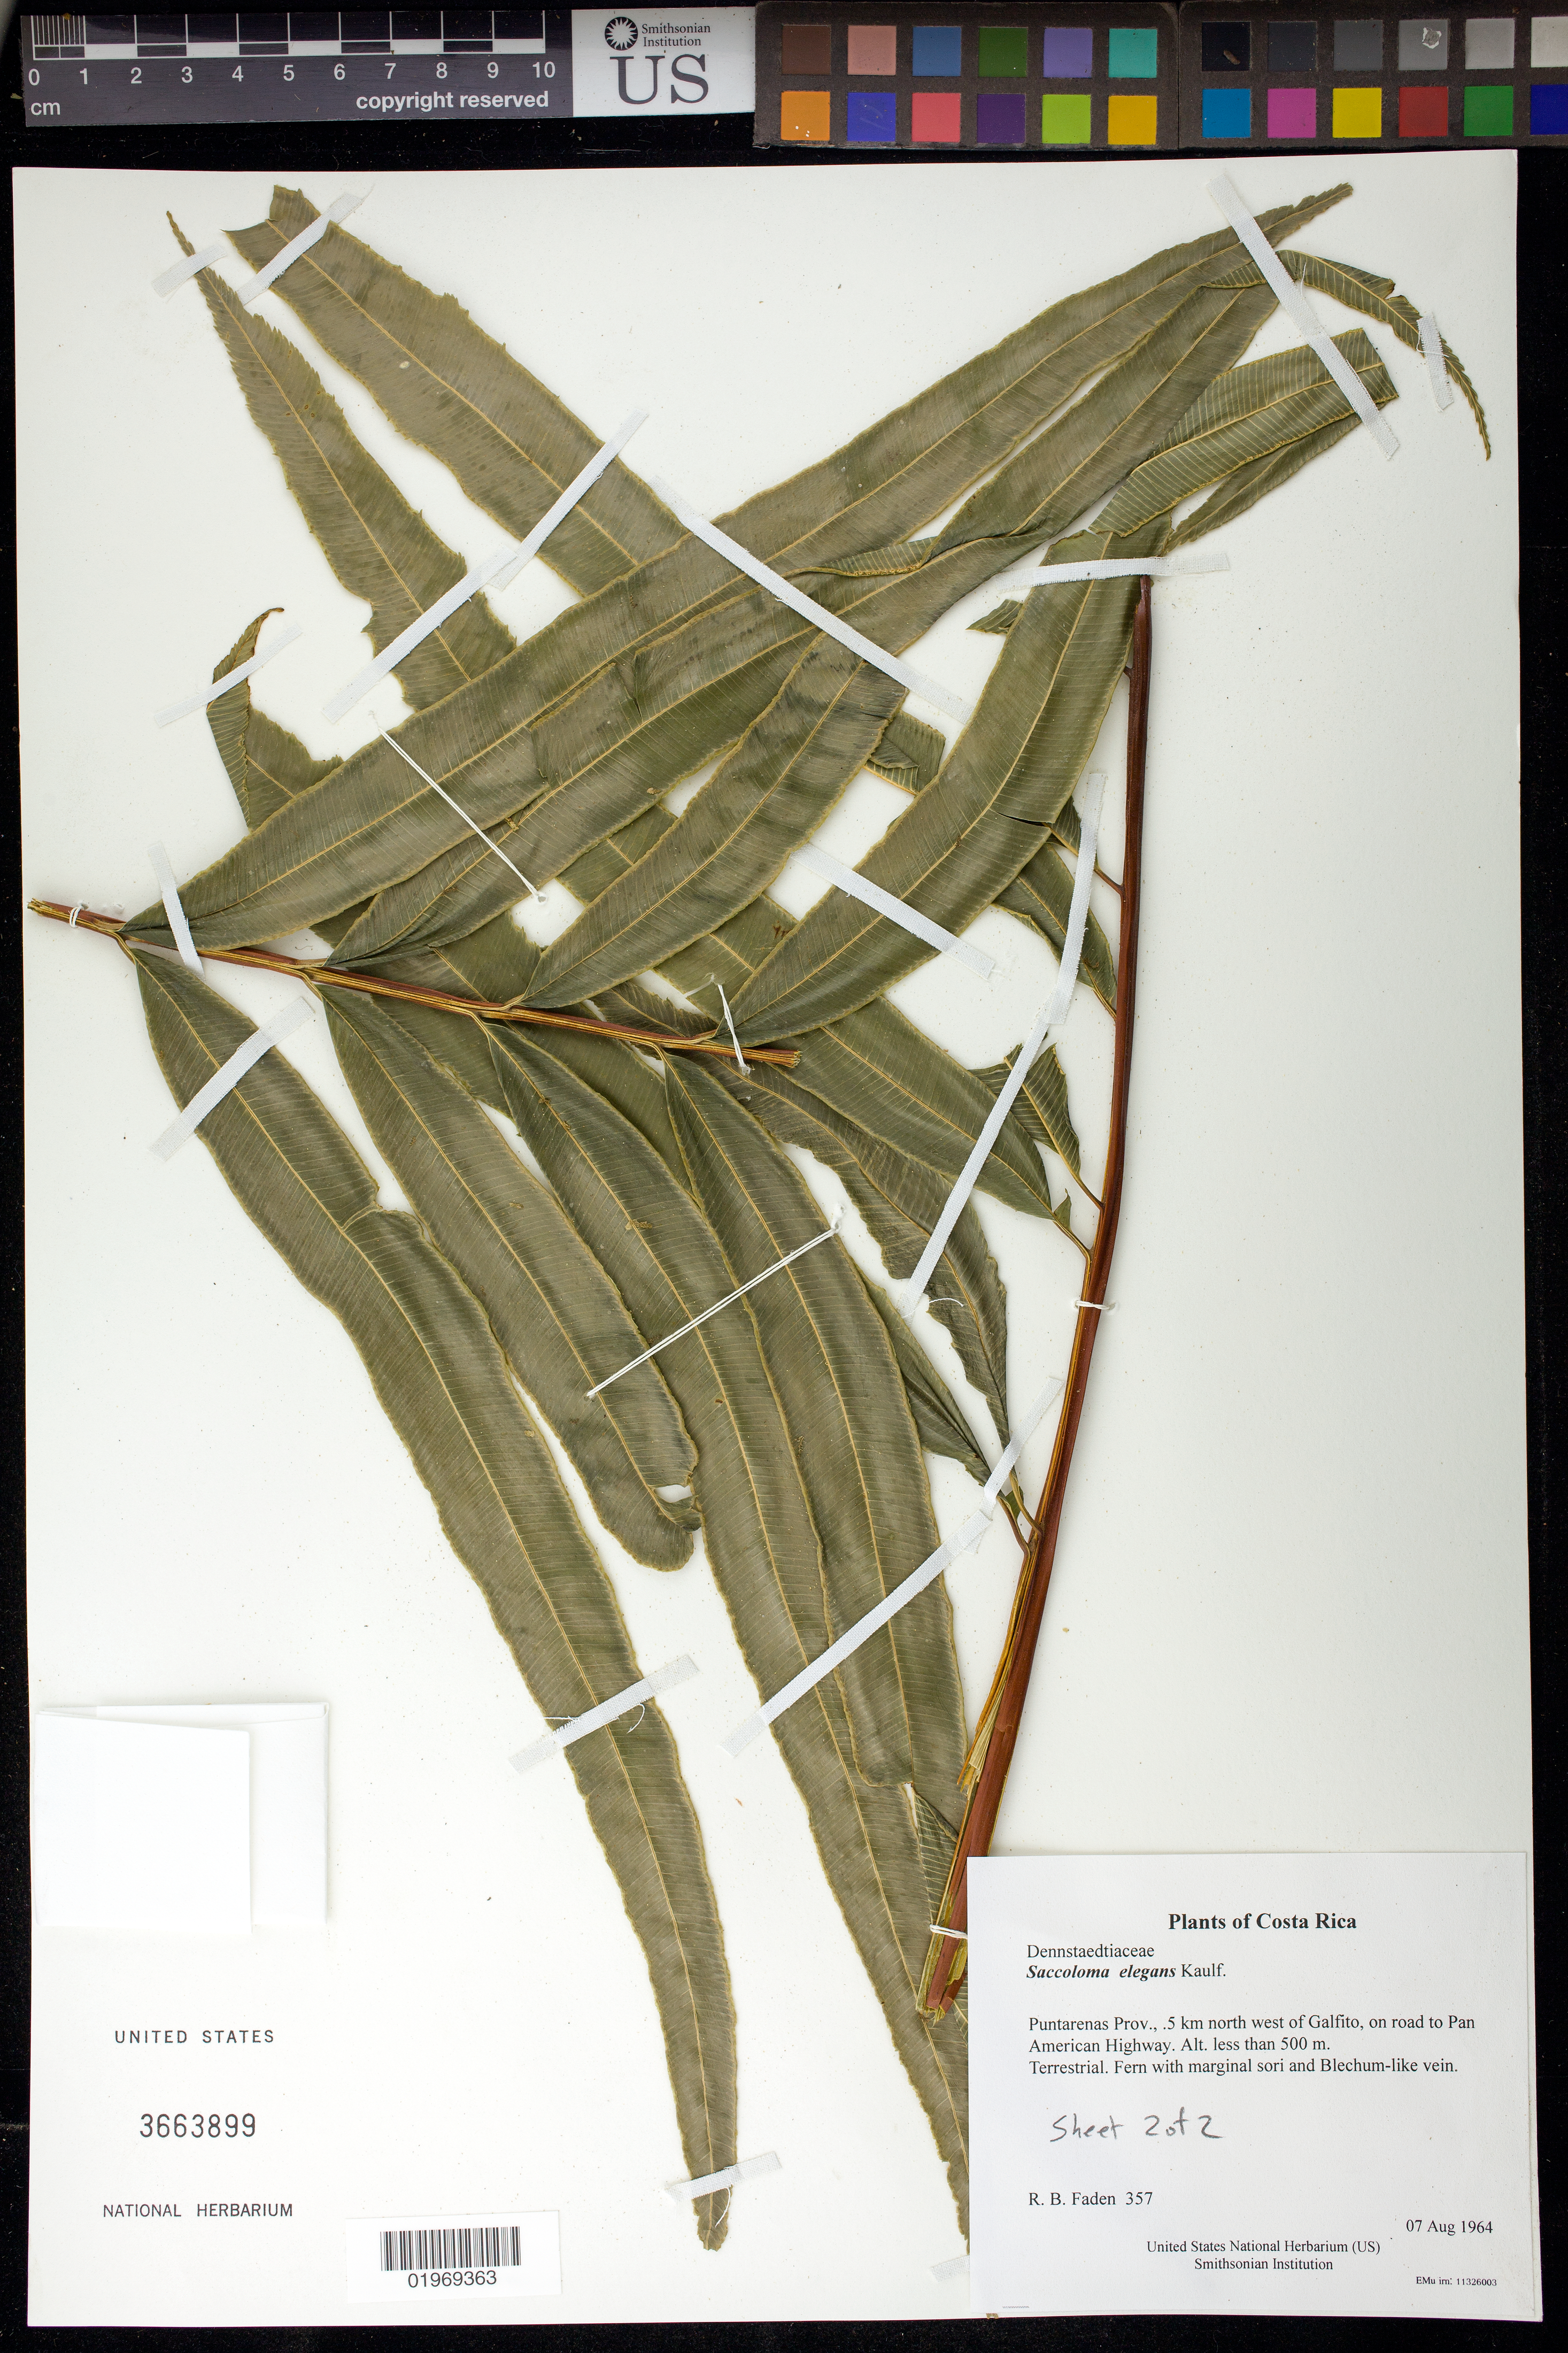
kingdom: Plantae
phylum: Tracheophyta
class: Polypodiopsida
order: Polypodiales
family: Saccolomataceae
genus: Saccoloma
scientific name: Saccoloma elegans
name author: Kaulf.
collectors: R. B. Faden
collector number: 357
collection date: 1964-08-07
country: Costa Rica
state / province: Puntarenas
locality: .5 km north west of Galfito, on road to Pan American Highway. Alt. less than 500 m.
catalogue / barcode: US 3663899